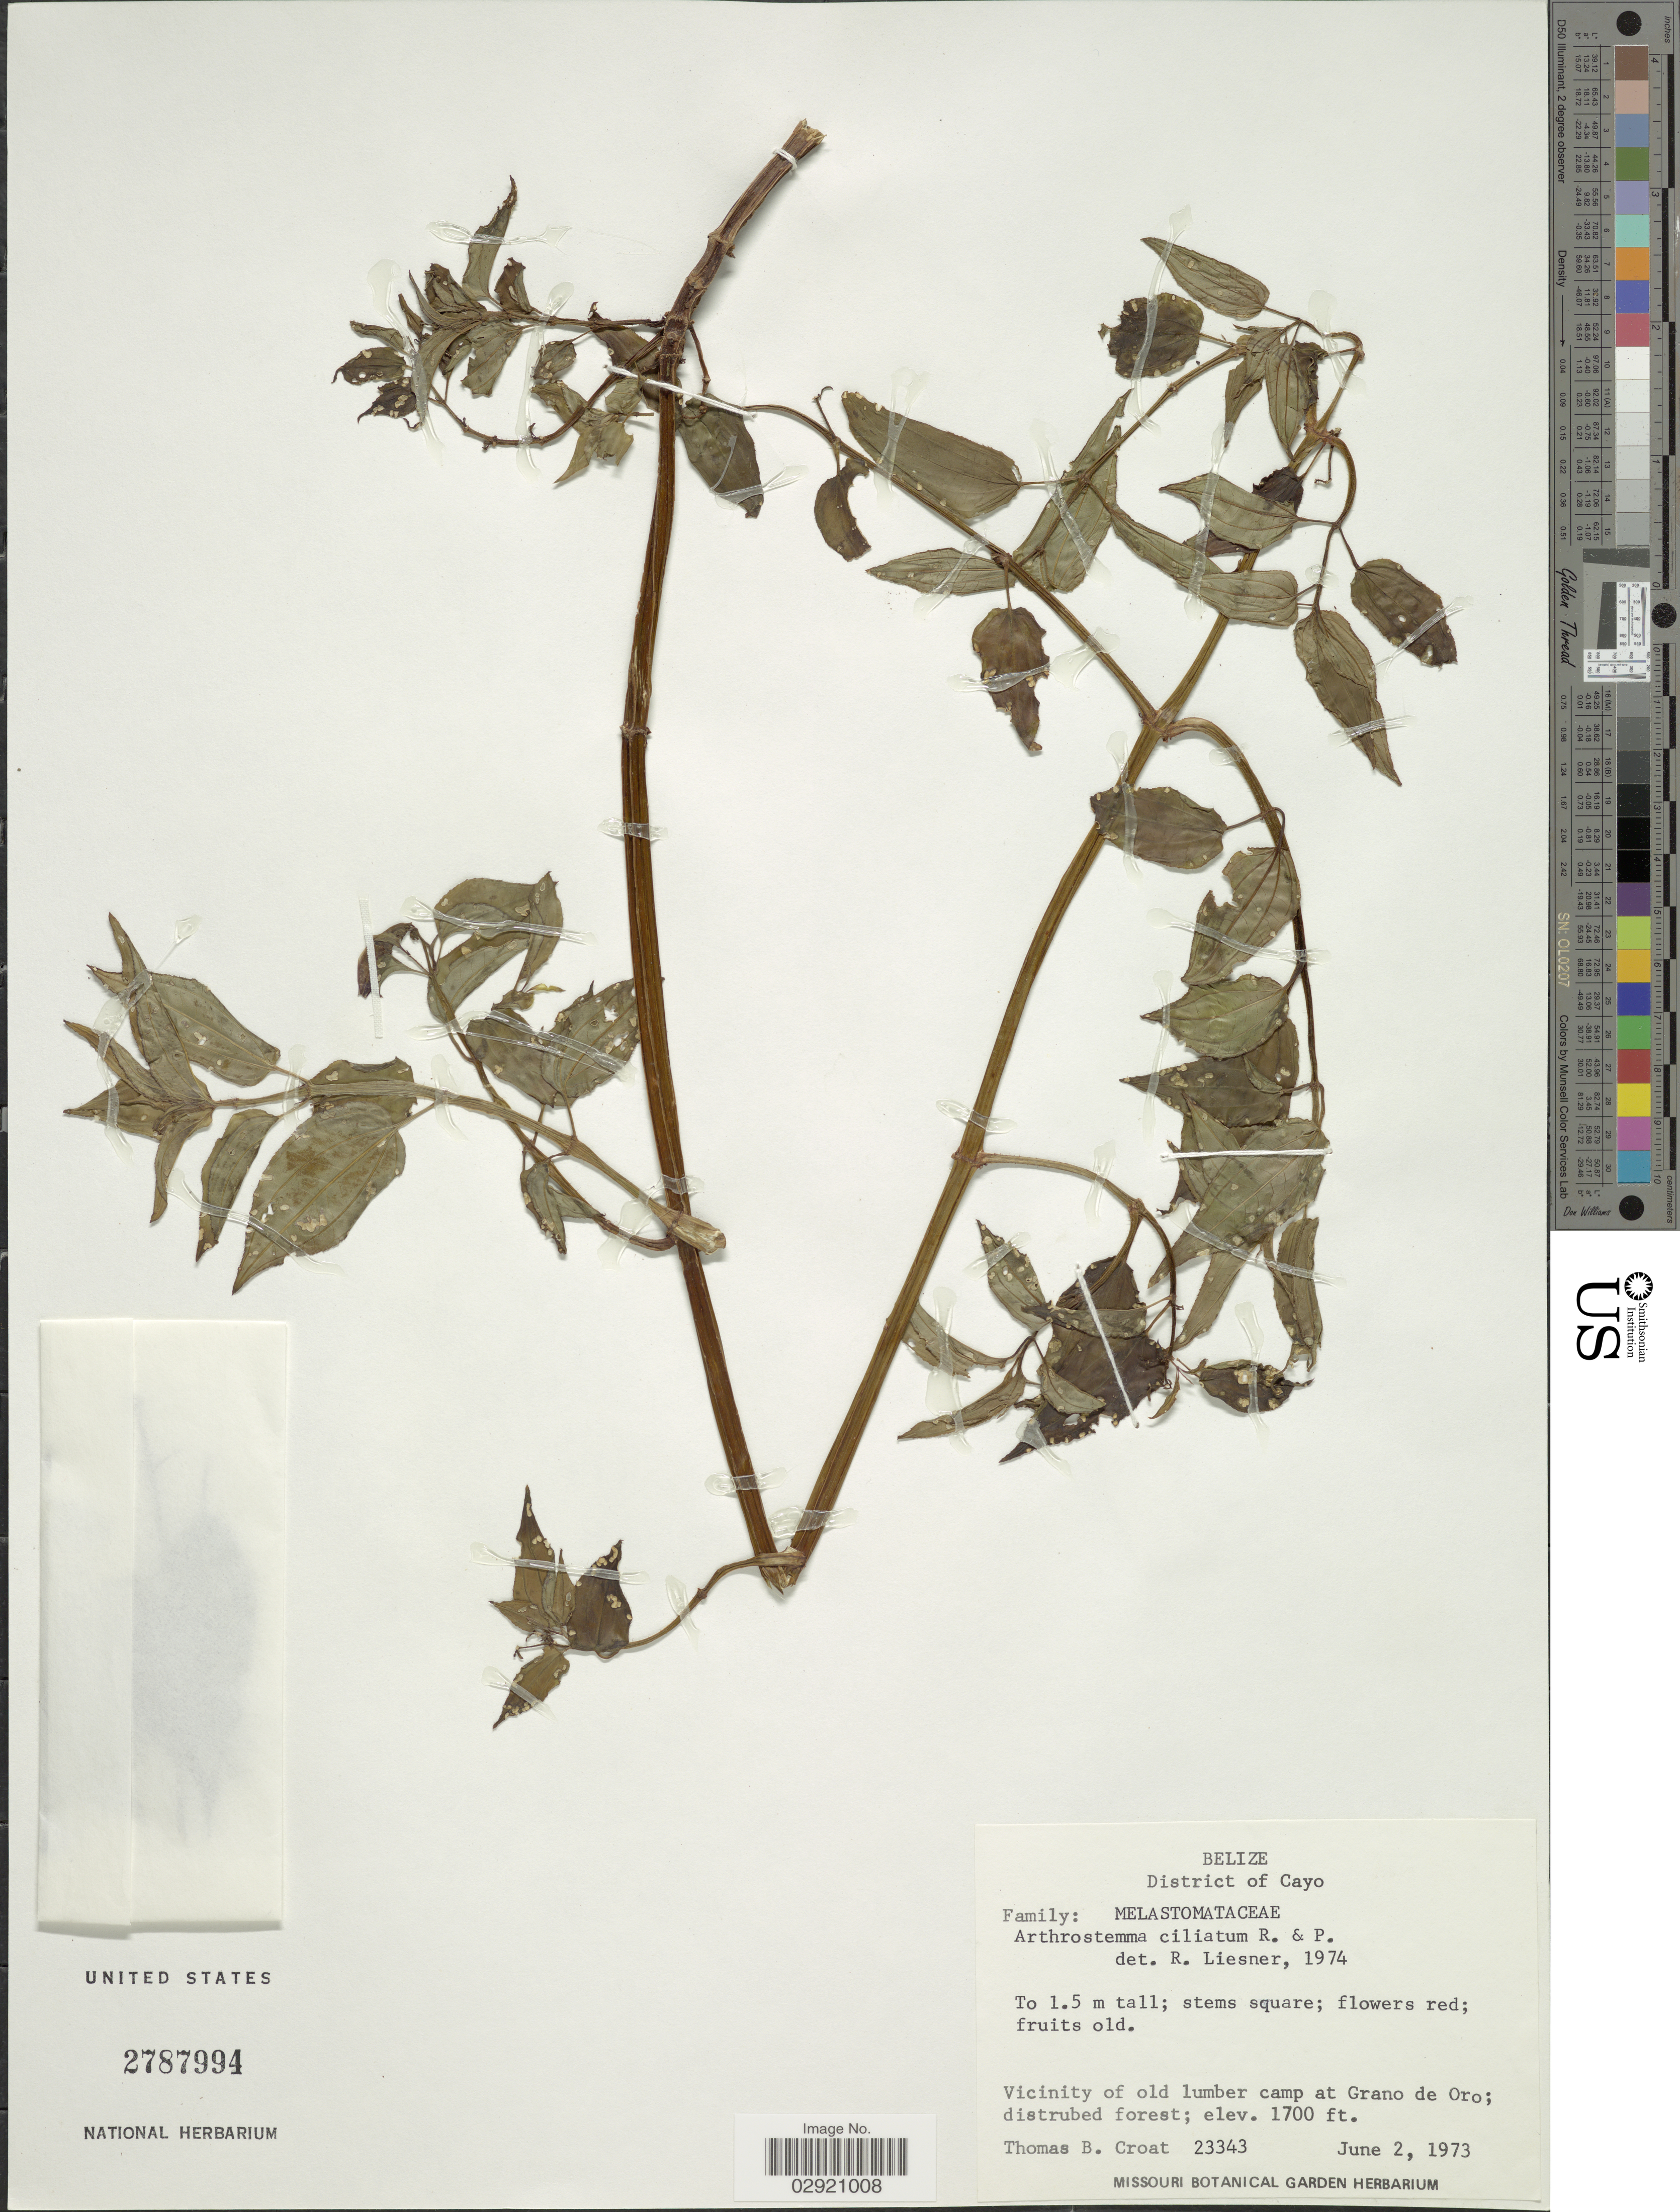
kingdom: Plantae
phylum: Tracheophyta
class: Magnoliopsida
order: Myrtales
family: Melastomataceae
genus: Arthrostemma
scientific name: Arthrostemma ciliatum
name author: Pav. ex D. Don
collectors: T. B. Croat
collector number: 23343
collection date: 1973-06-02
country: Belize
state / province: Cayo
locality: District of Cayo. Vicinity of old lumber camp at Grano de Oro.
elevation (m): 518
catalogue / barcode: US 2787994